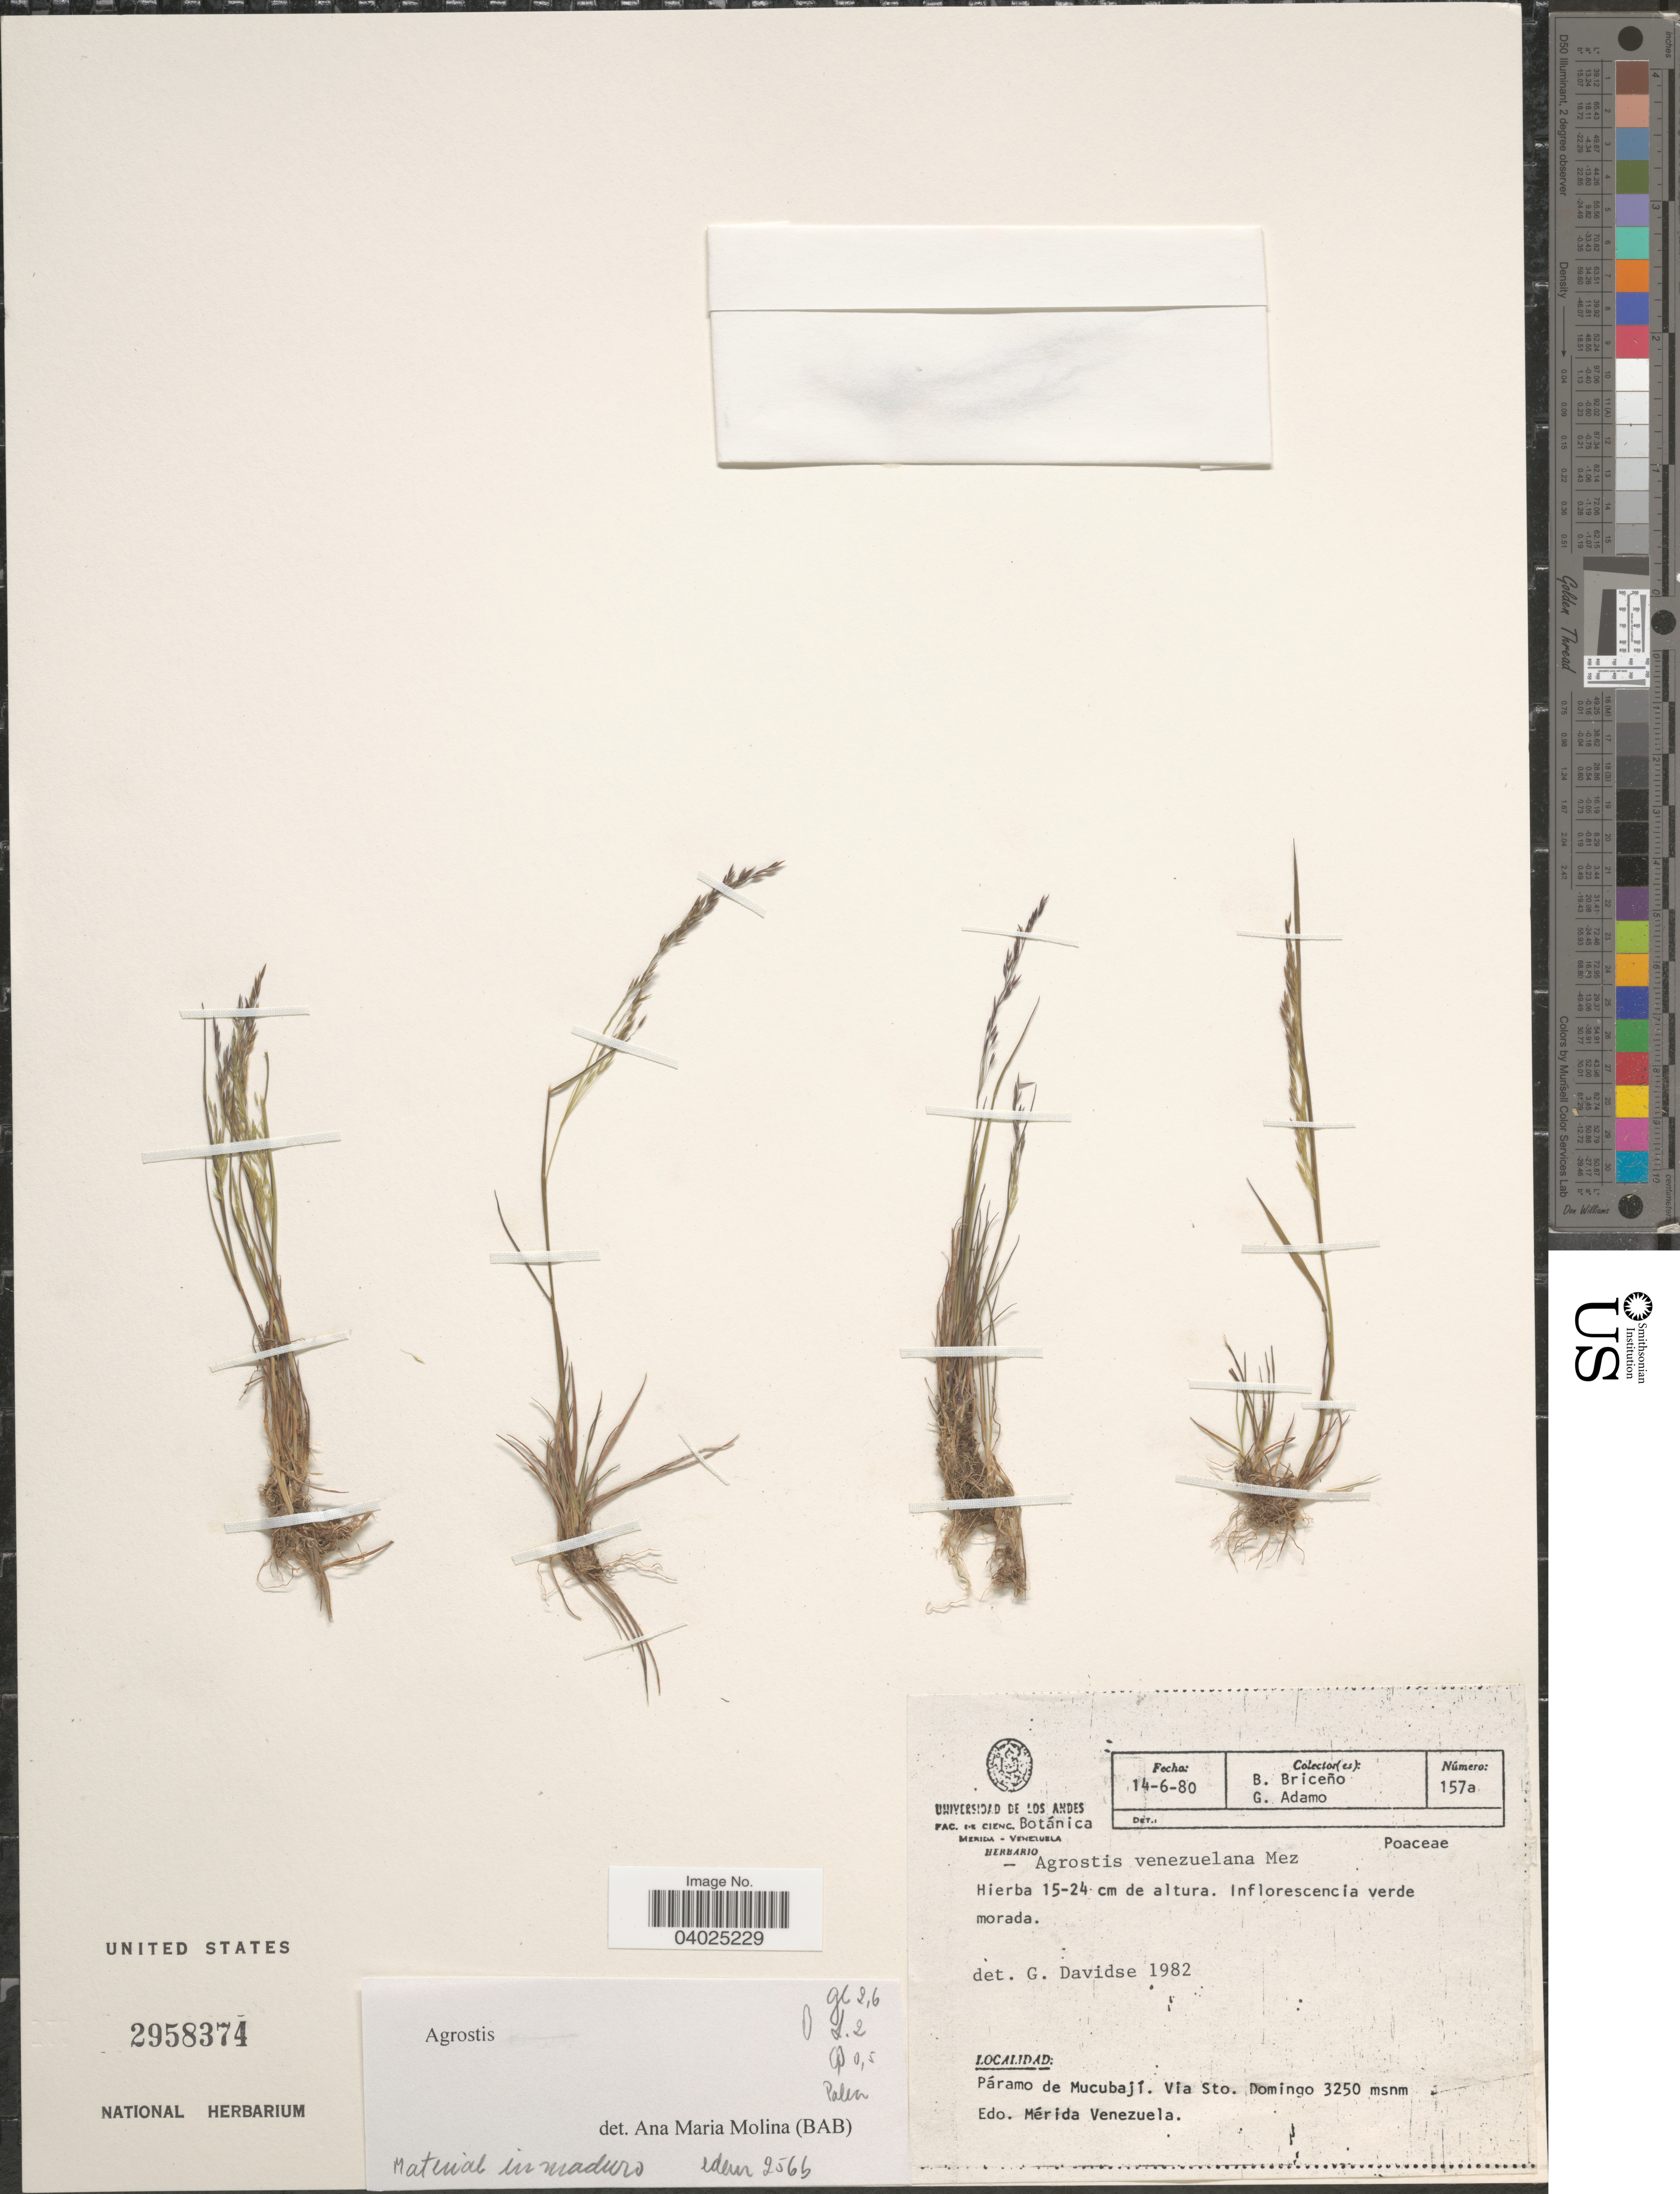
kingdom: Plantae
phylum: Tracheophyta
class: Liliopsida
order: Poales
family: Poaceae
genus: Agrostis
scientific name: Agrostis sp.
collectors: B. Briceño & G. Adamo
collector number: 157a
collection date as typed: Transcribed d/m/y: 14/6/80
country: Venezuela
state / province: Merida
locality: Páramo de Mucubaji. Via Sto. Domingo.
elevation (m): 3250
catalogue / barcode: US 2958374